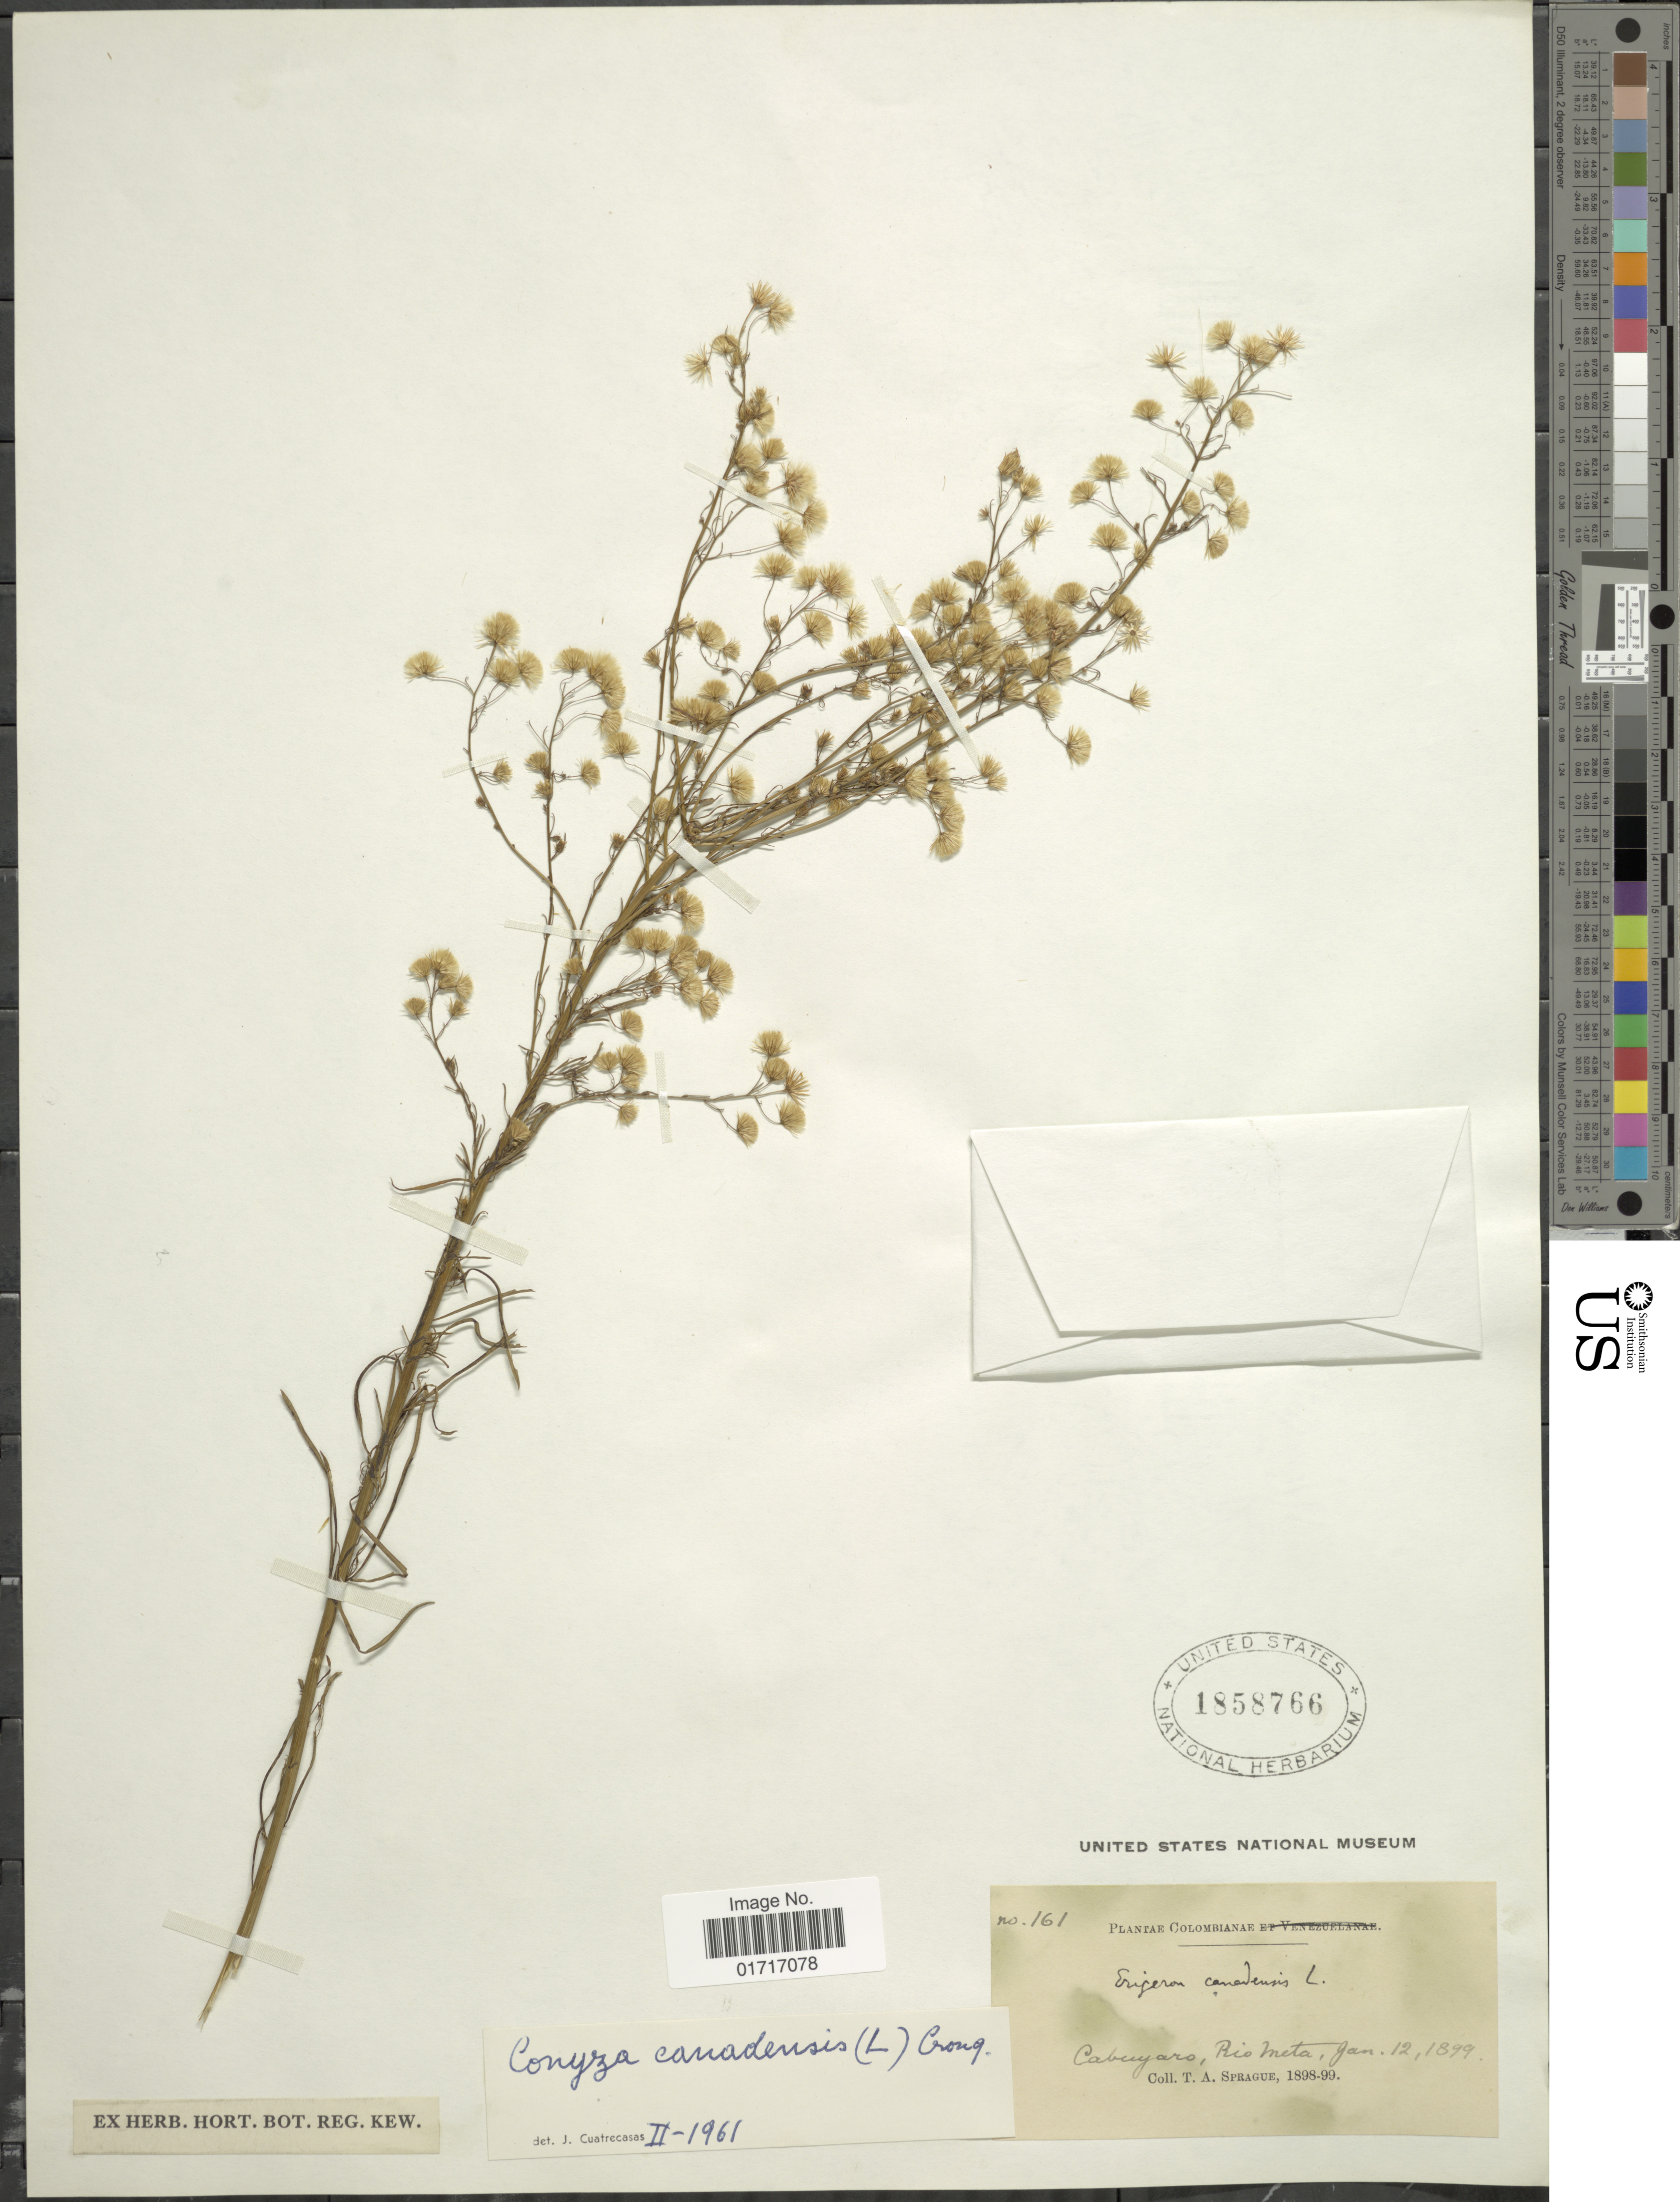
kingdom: Plantae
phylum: Tracheophyta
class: Magnoliopsida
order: Asterales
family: Asteraceae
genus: Conyza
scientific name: Conyza canadensis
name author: (L.) Cronq.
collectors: T. A. Sprague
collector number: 161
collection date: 1899-01-12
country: Colombia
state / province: Meta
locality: Cabuyaro, Rio Meta.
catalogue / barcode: US 1858766